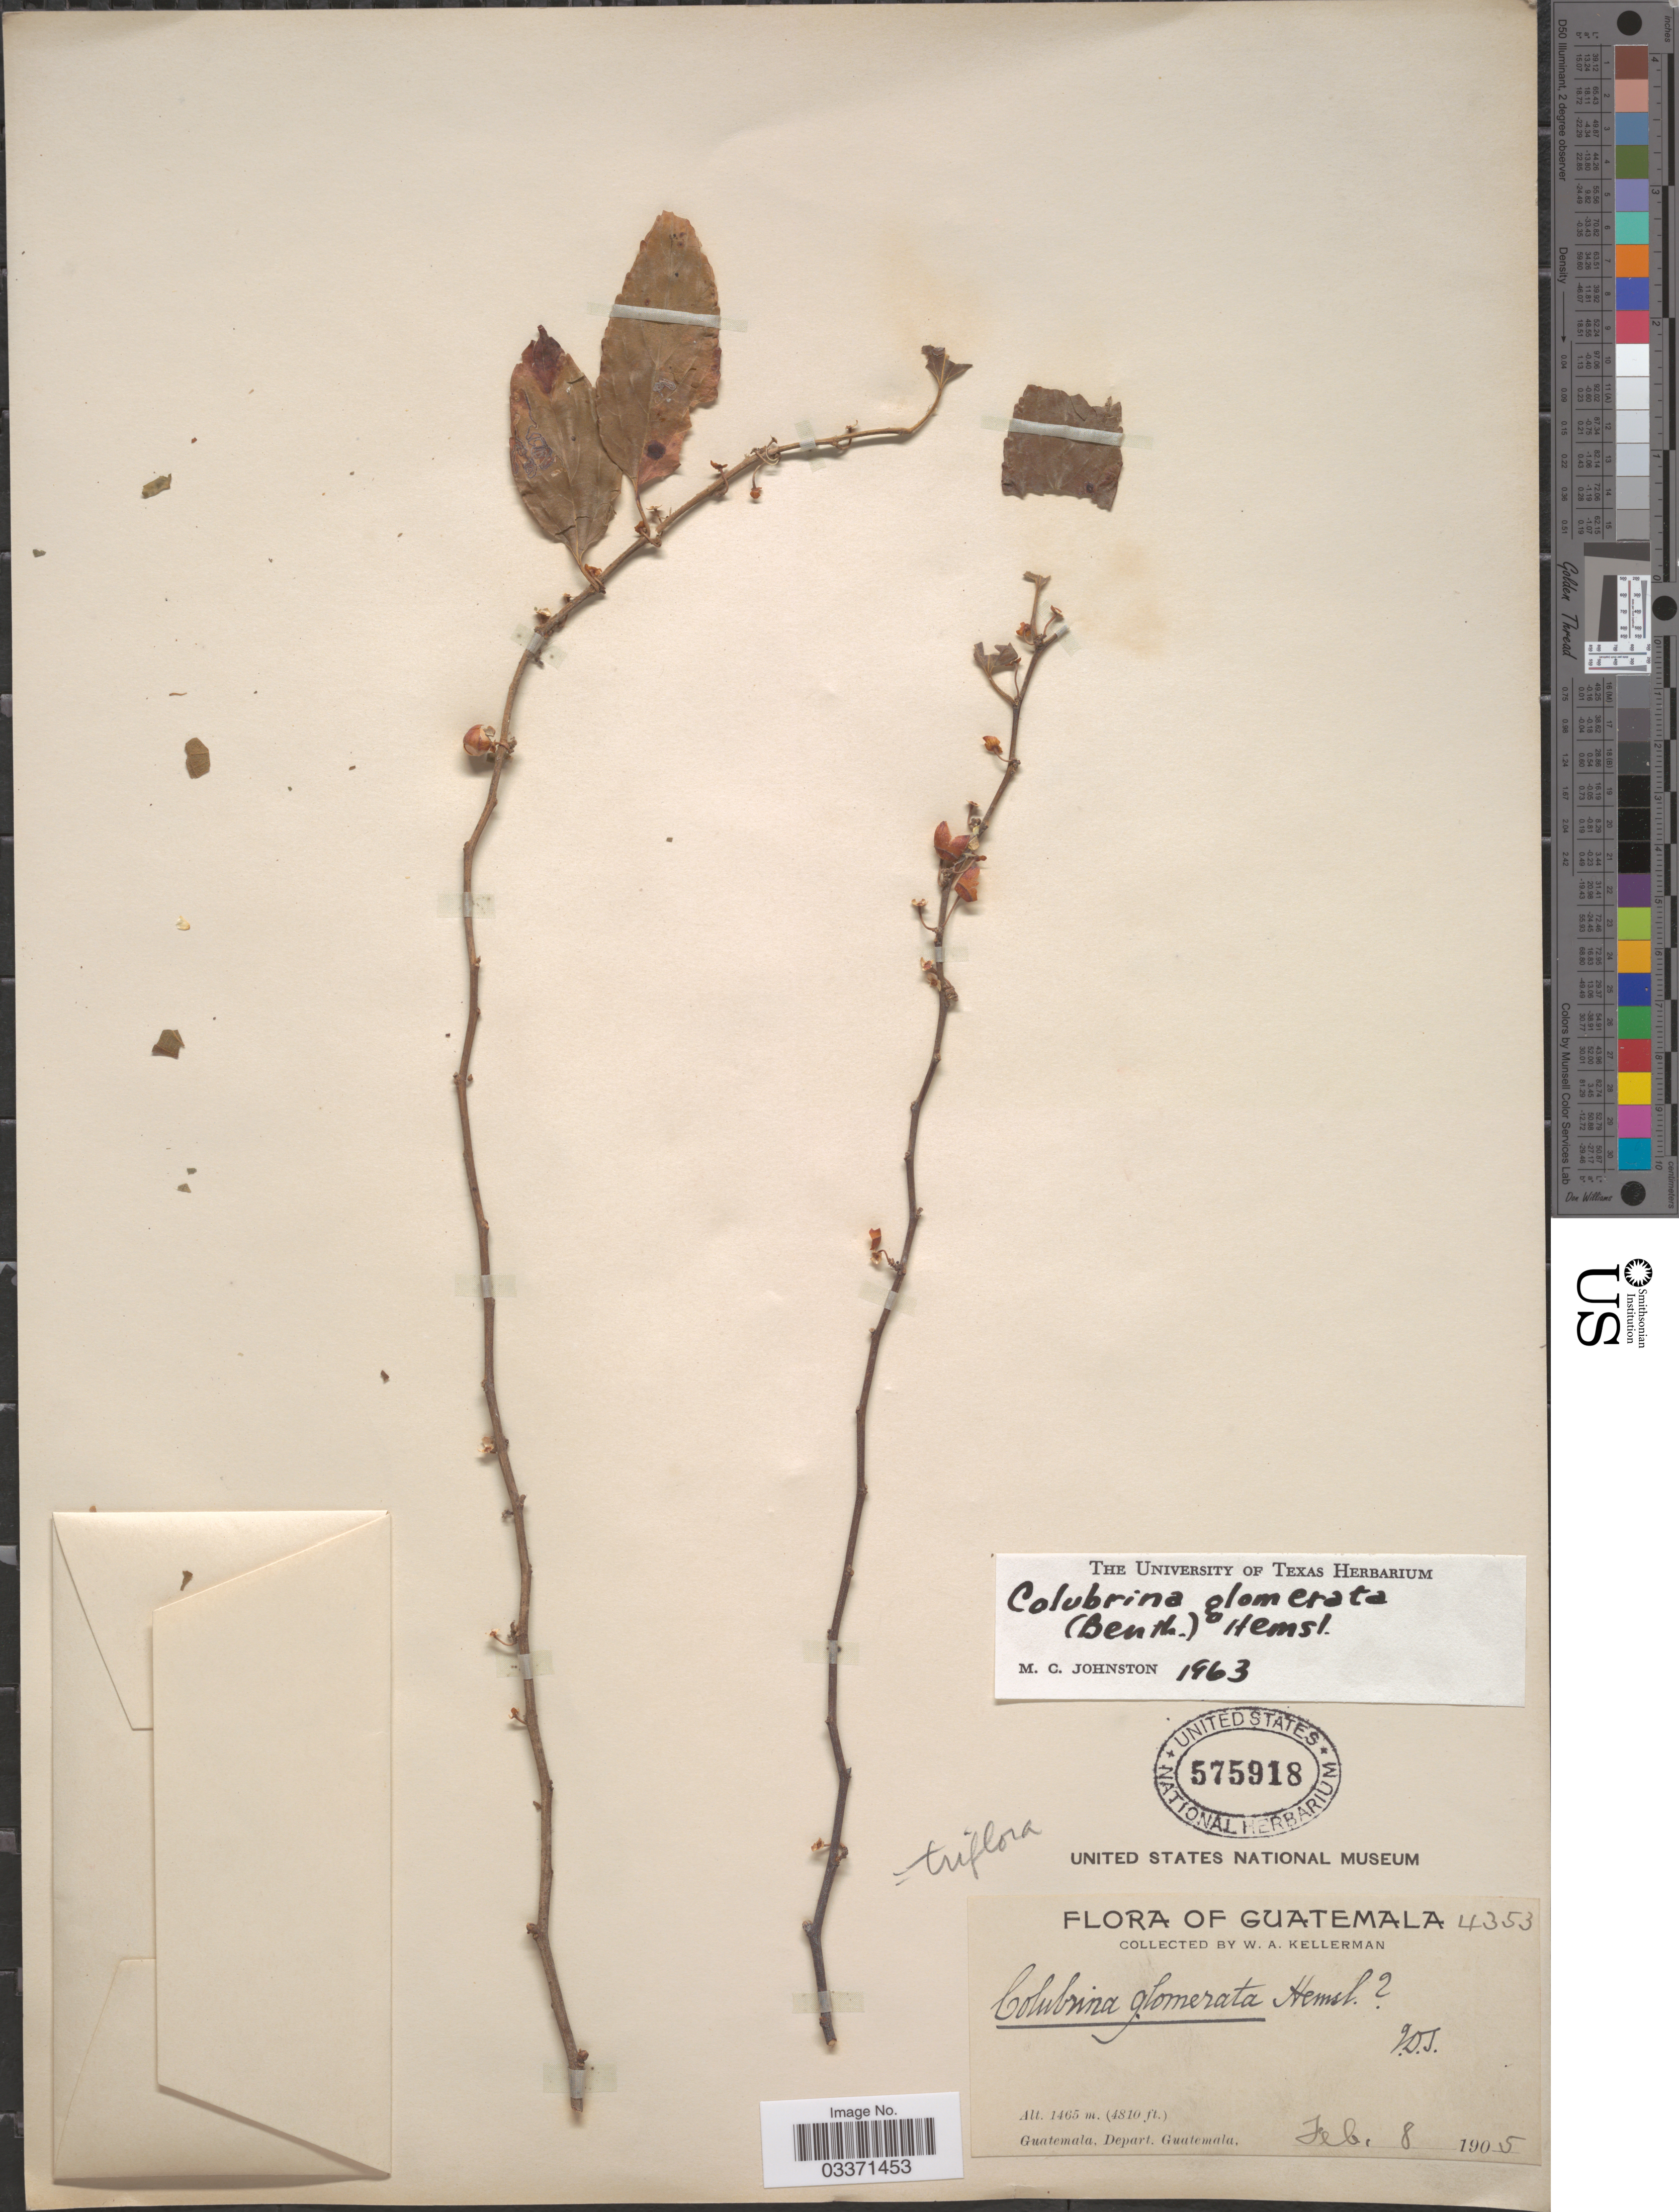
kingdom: Plantae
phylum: Tracheophyta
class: Magnoliopsida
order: Rosales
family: Rhamnaceae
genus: Colubrina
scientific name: Colubrina triflora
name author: Brongn. ex Sweet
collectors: W. Kellerman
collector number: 4353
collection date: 1905-02-08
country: Guatemala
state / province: Guatemala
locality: Depart. Guatemala.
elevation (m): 1465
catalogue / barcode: US 575918